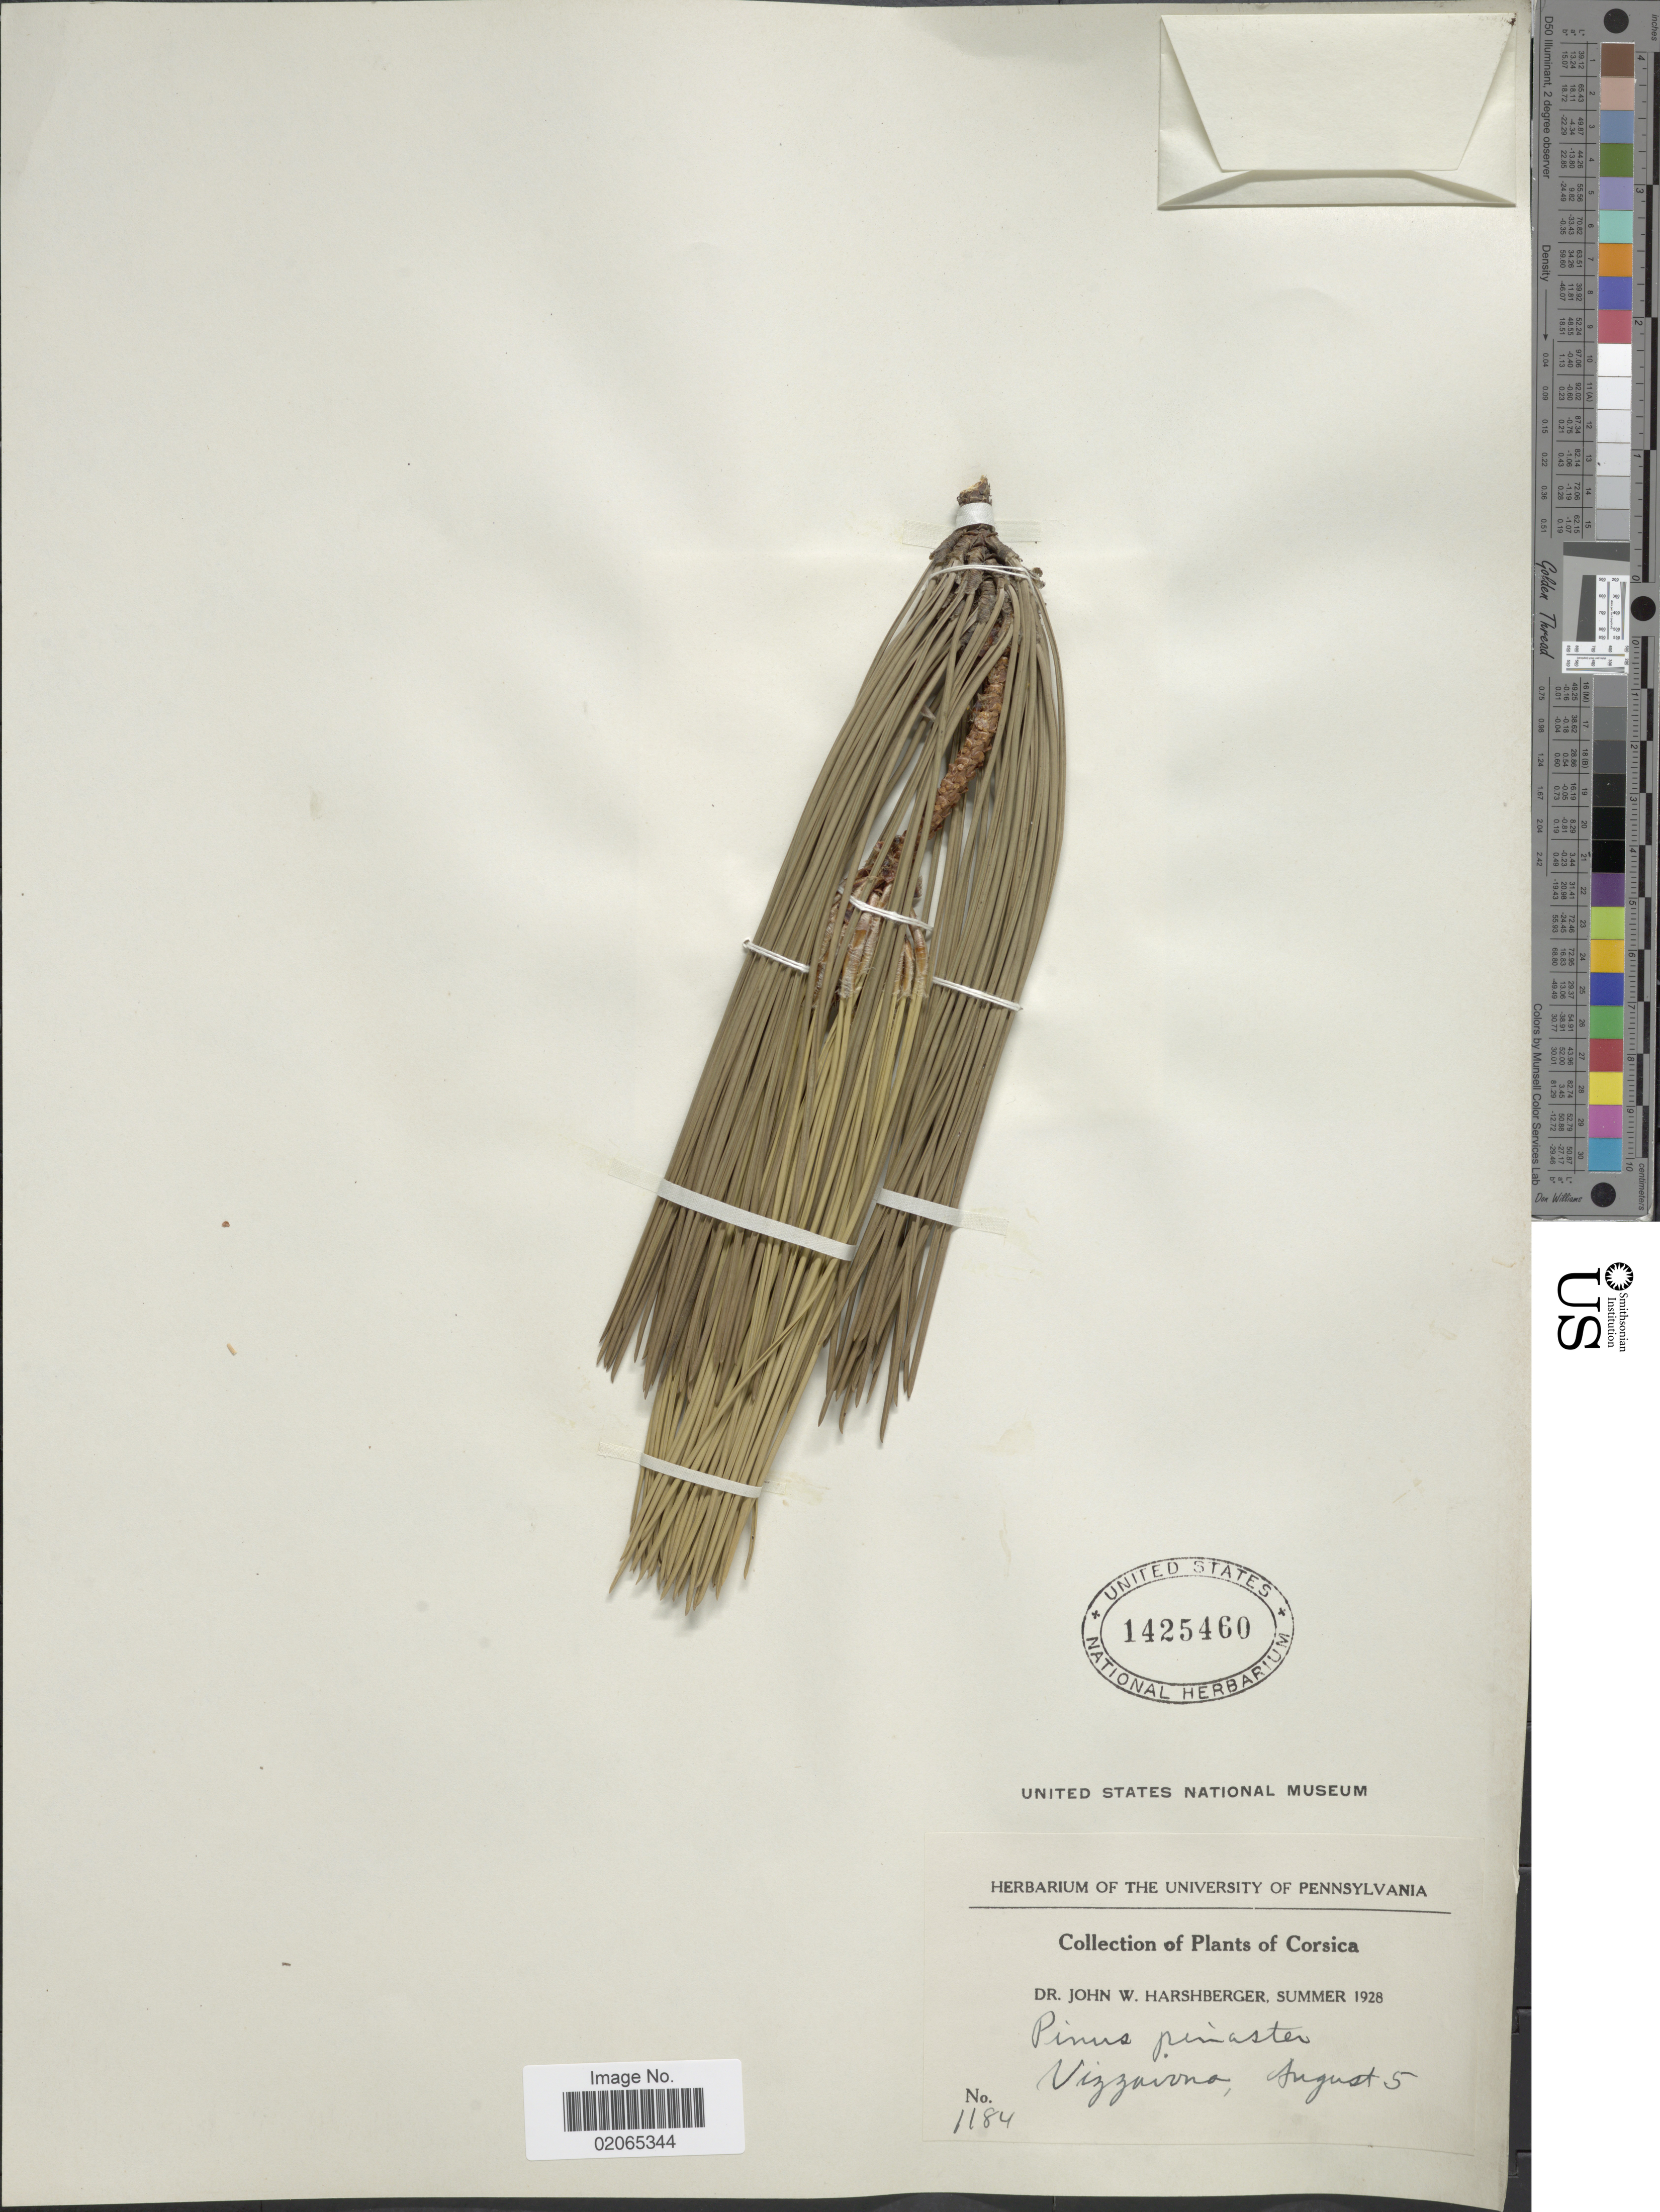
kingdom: Plantae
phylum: Tracheophyta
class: Pinopsida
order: Pinales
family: Pinaceae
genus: Pinus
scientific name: Pinus pinaster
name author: Aiton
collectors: J. W. Harshberger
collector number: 1184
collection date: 1928-08-05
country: France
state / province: Corsica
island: Corse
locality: Vizzaiona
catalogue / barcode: US 1425460